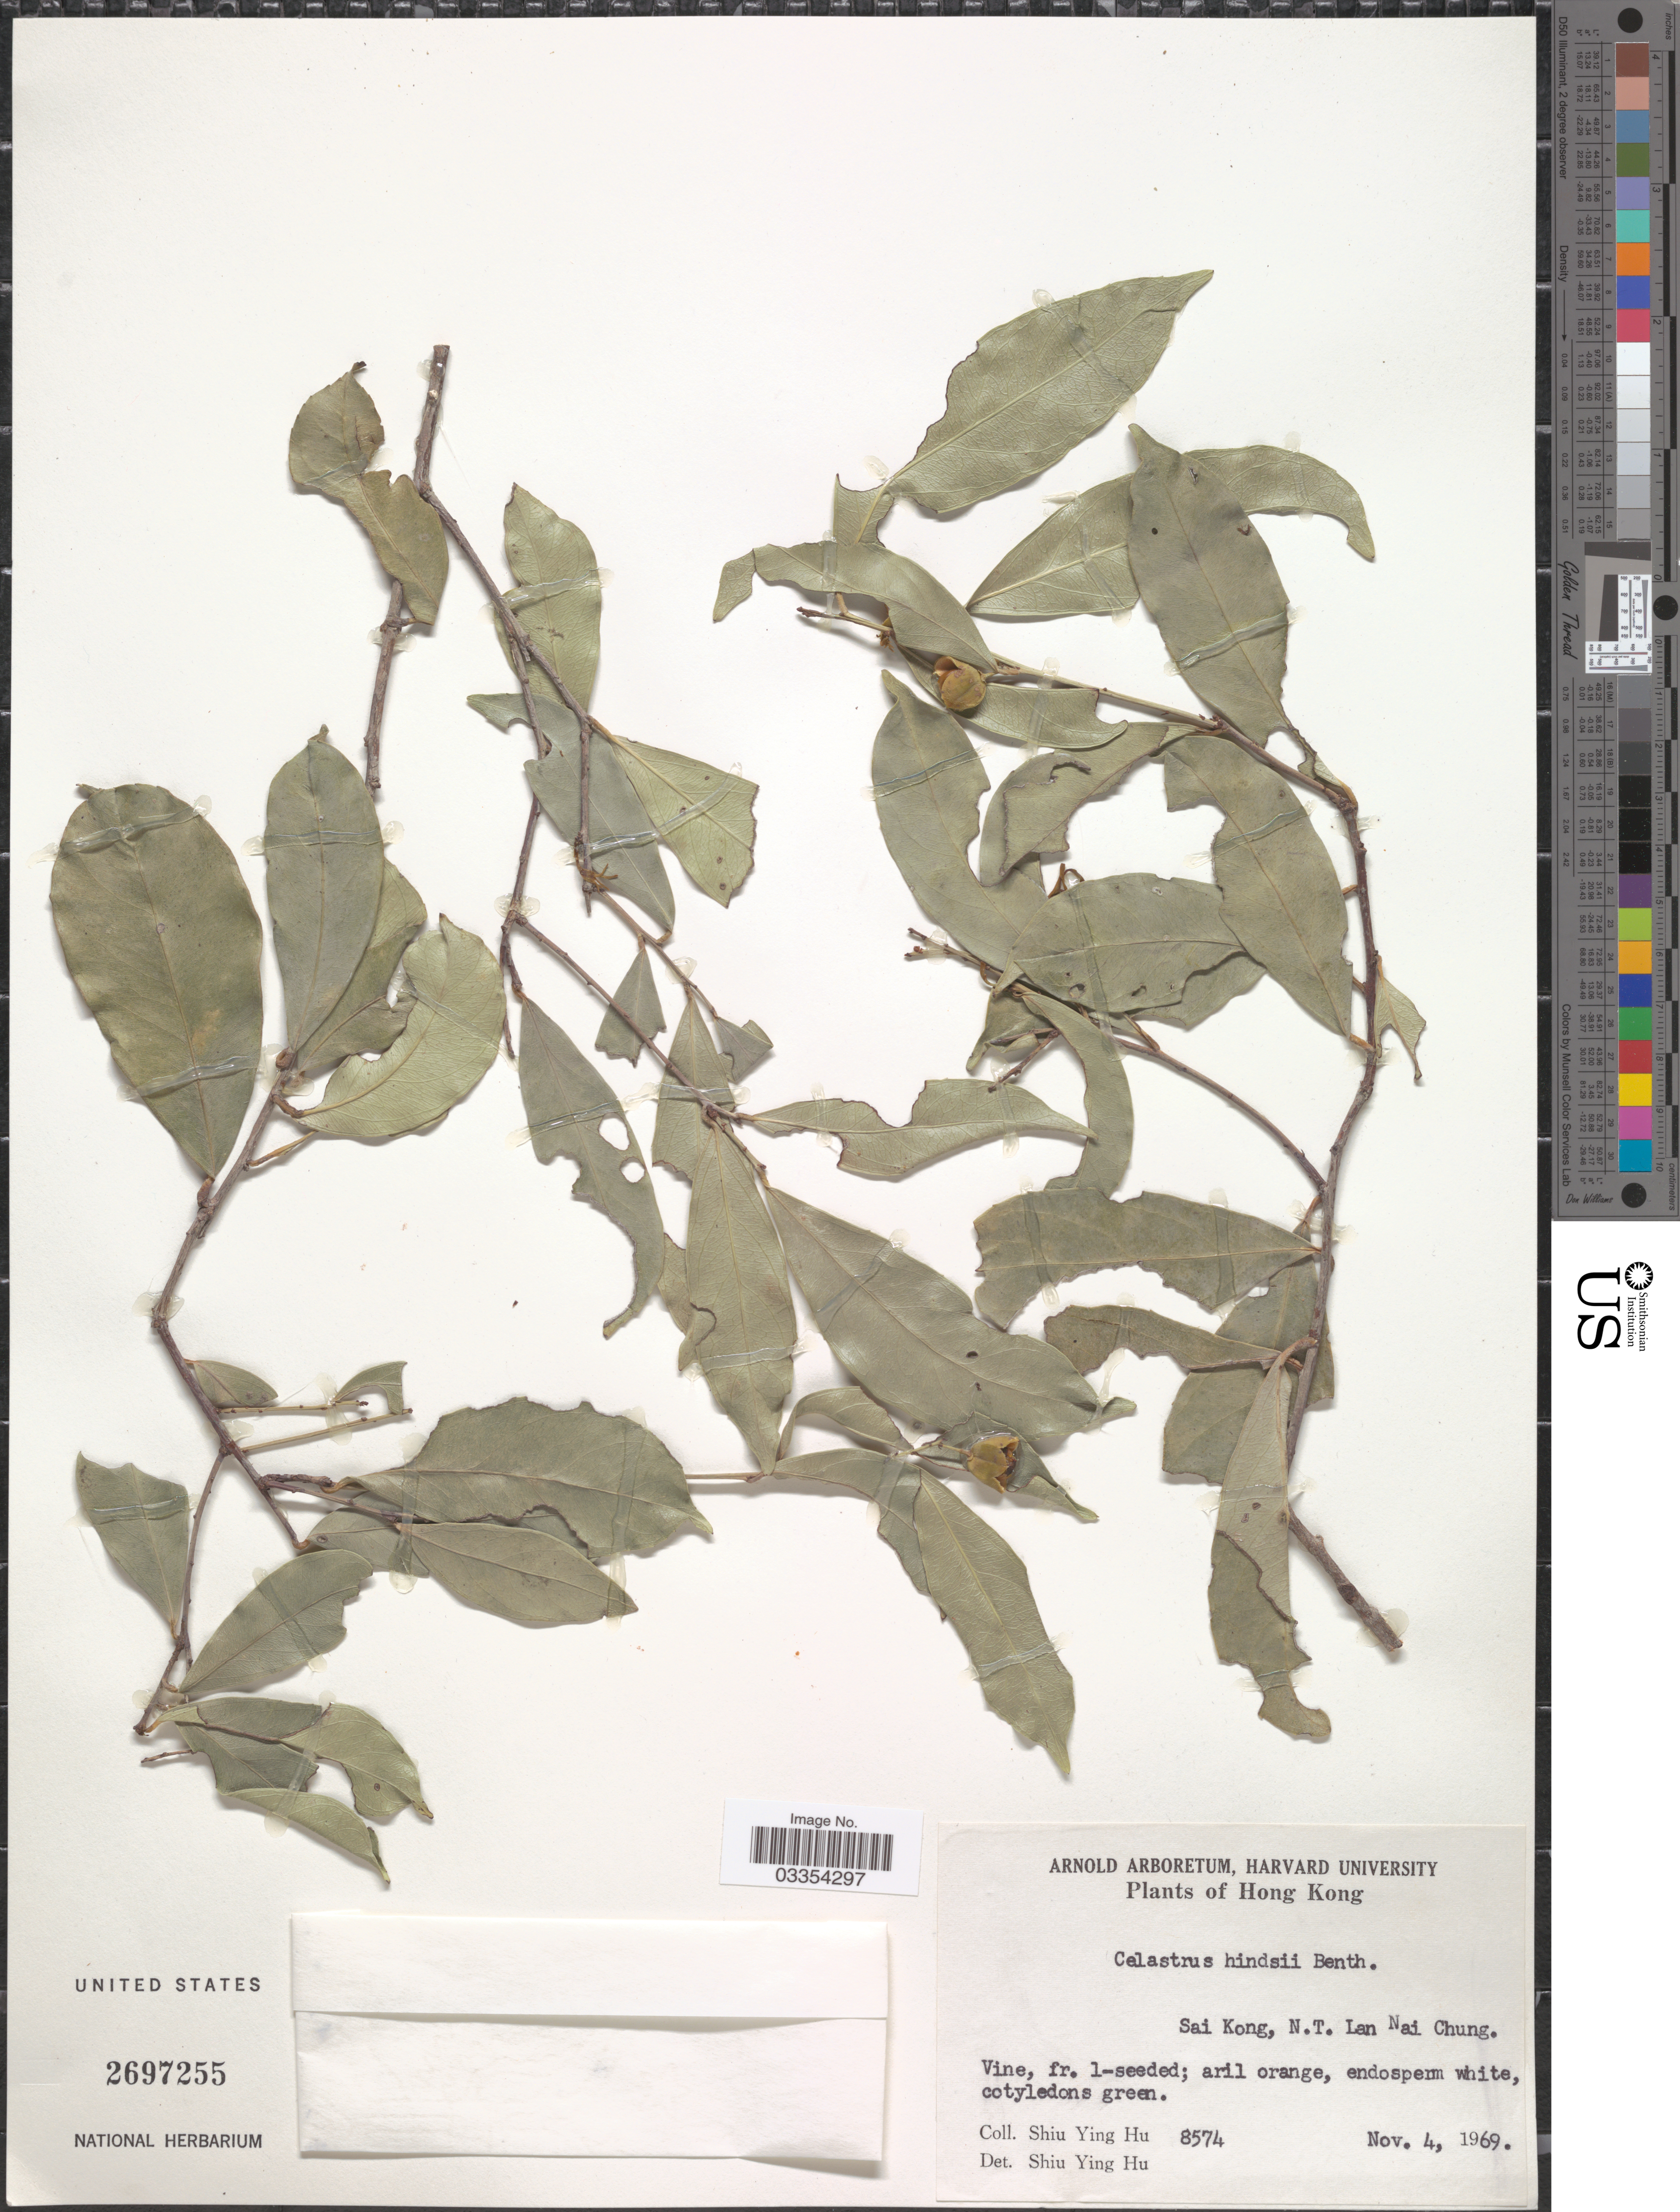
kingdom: Plantae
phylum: Tracheophyta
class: Magnoliopsida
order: Celastrales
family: Celastraceae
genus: Celastrus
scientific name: Celastrus hindsii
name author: Benth.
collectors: S. Y. Hu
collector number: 8574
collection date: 1969-11-04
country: China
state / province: Hong Kong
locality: Sai Kong, N.T. Lan Nai Chung.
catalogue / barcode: US 2697255